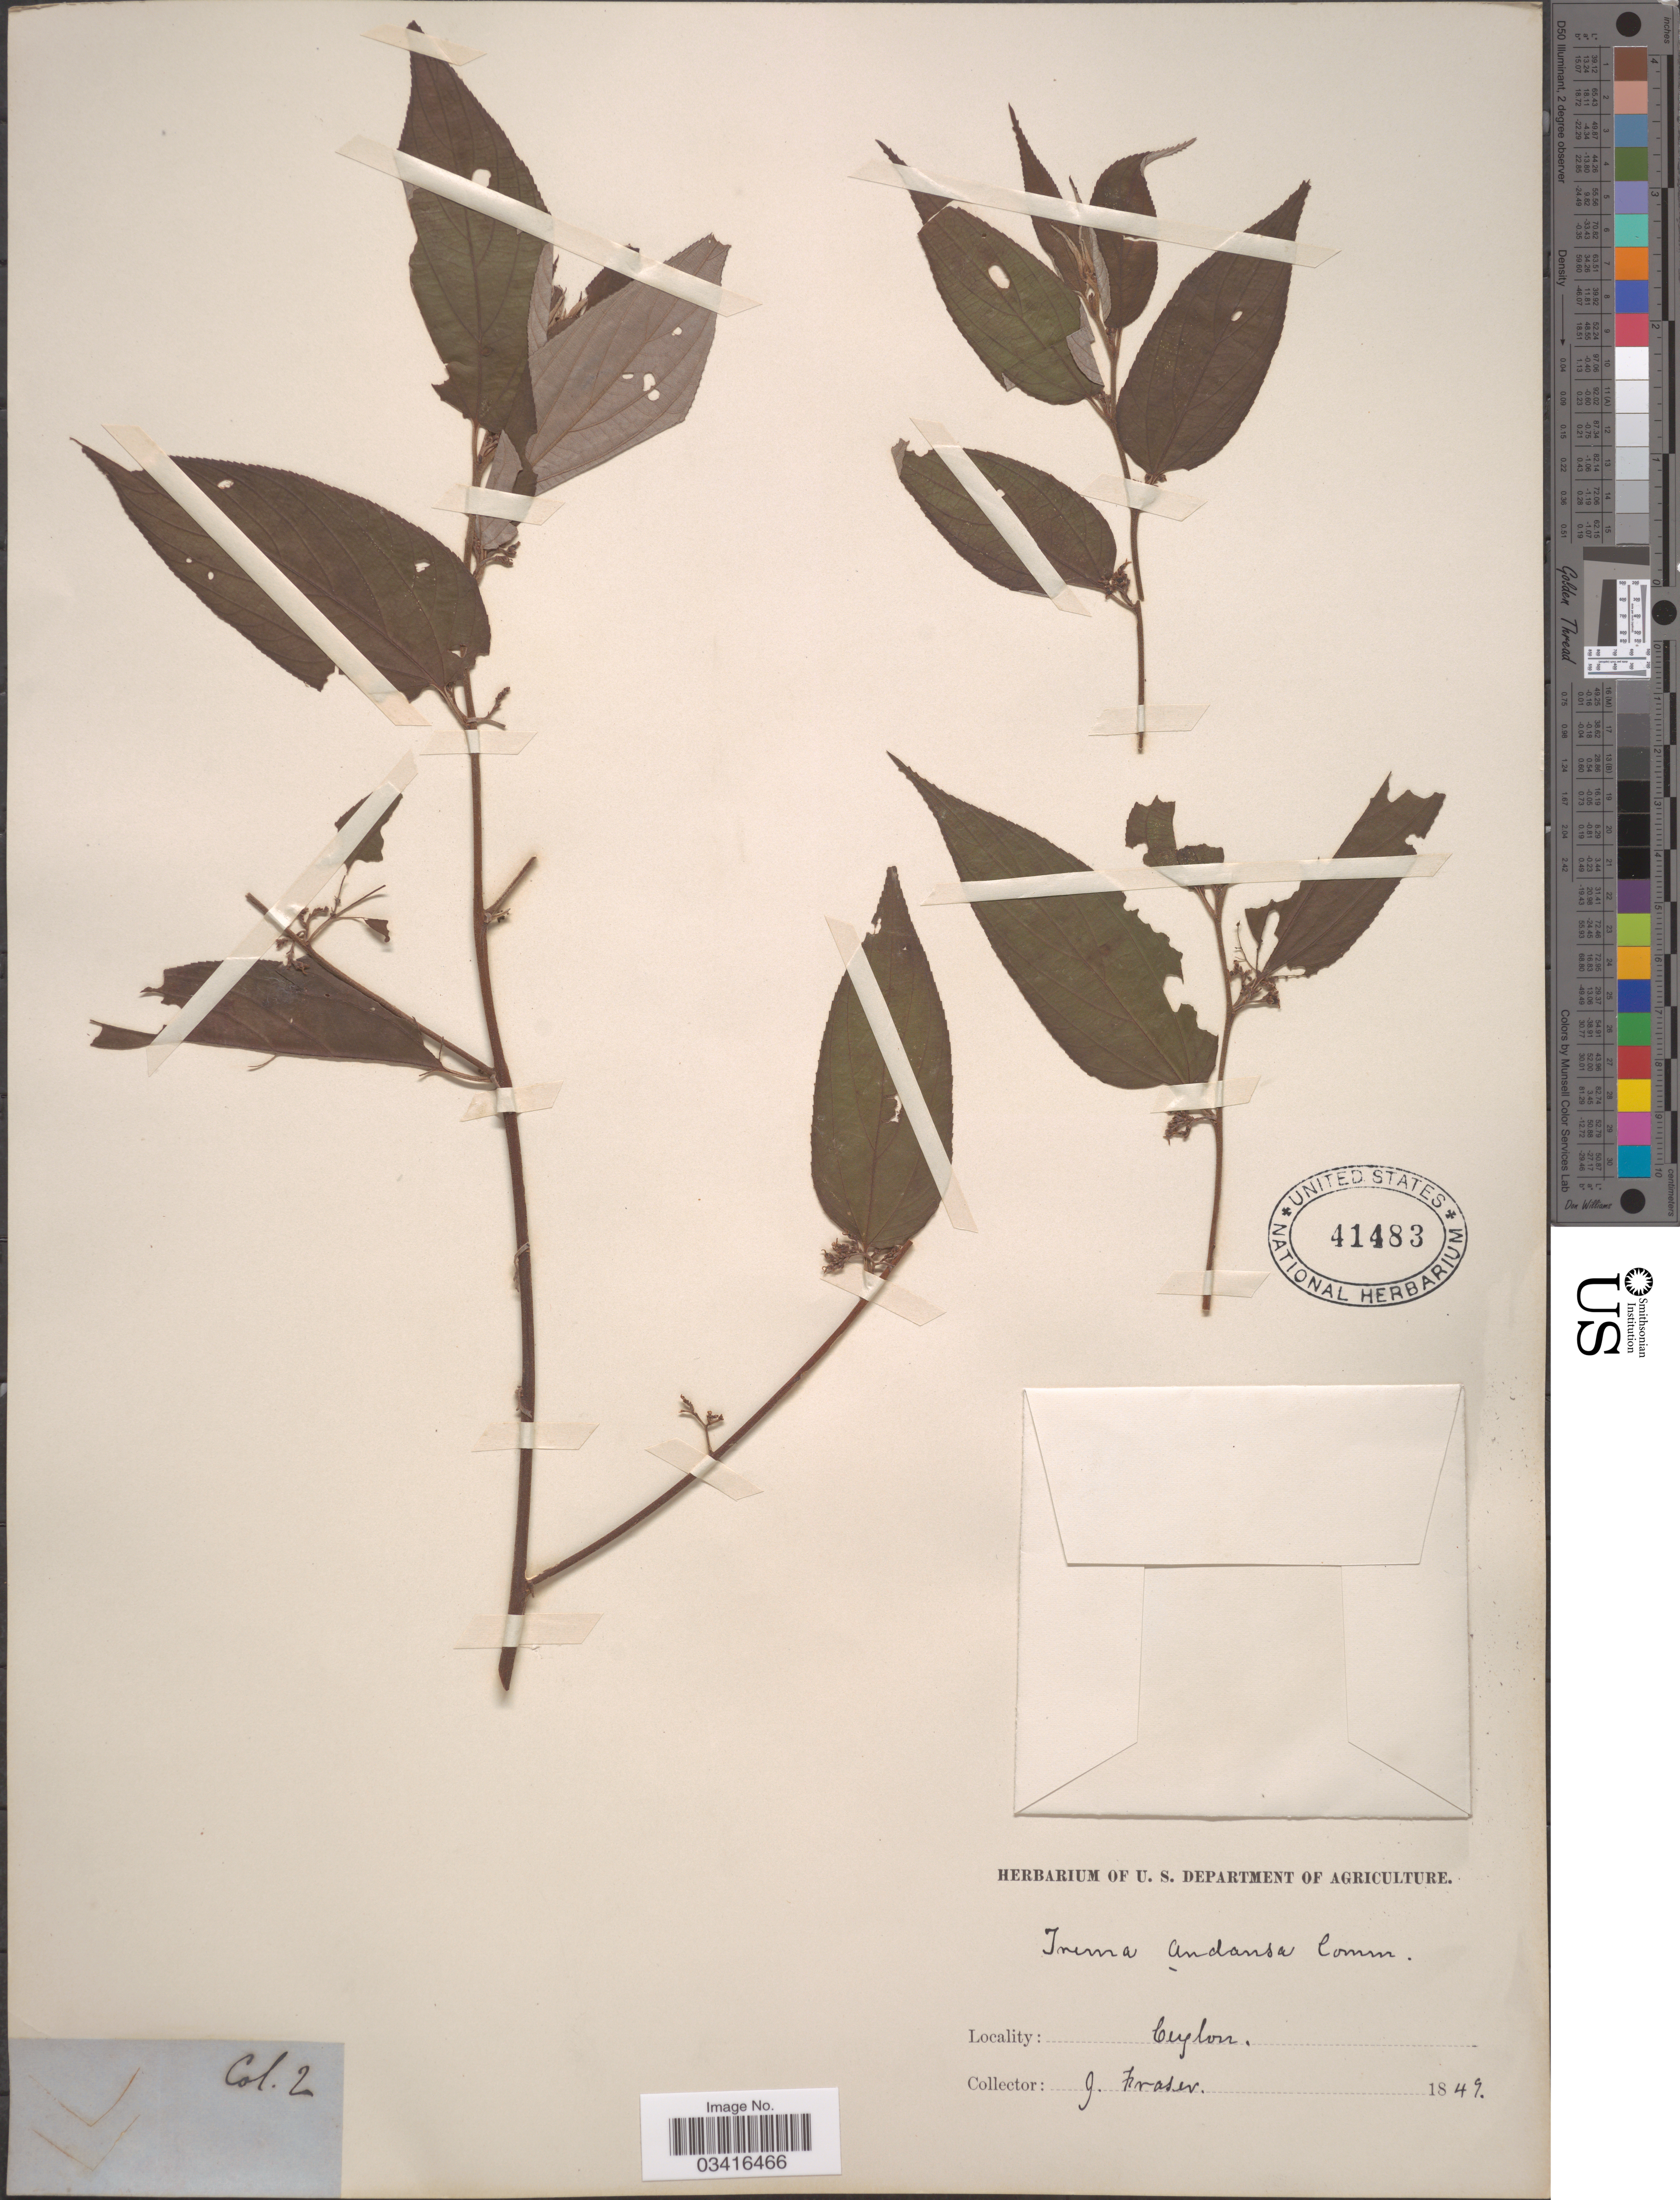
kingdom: Plantae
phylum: Tracheophyta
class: Magnoliopsida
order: Rosales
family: Cannabaceae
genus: Trema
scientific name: Trema orientale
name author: (L.) Blume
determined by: Strong, Mark T., (BOT), Smithsonian Institution - National Museum of Natural History (UNITED STATES)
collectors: J. Fraser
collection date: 1849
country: Sri Lanka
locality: Ceylon.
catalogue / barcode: US 41483